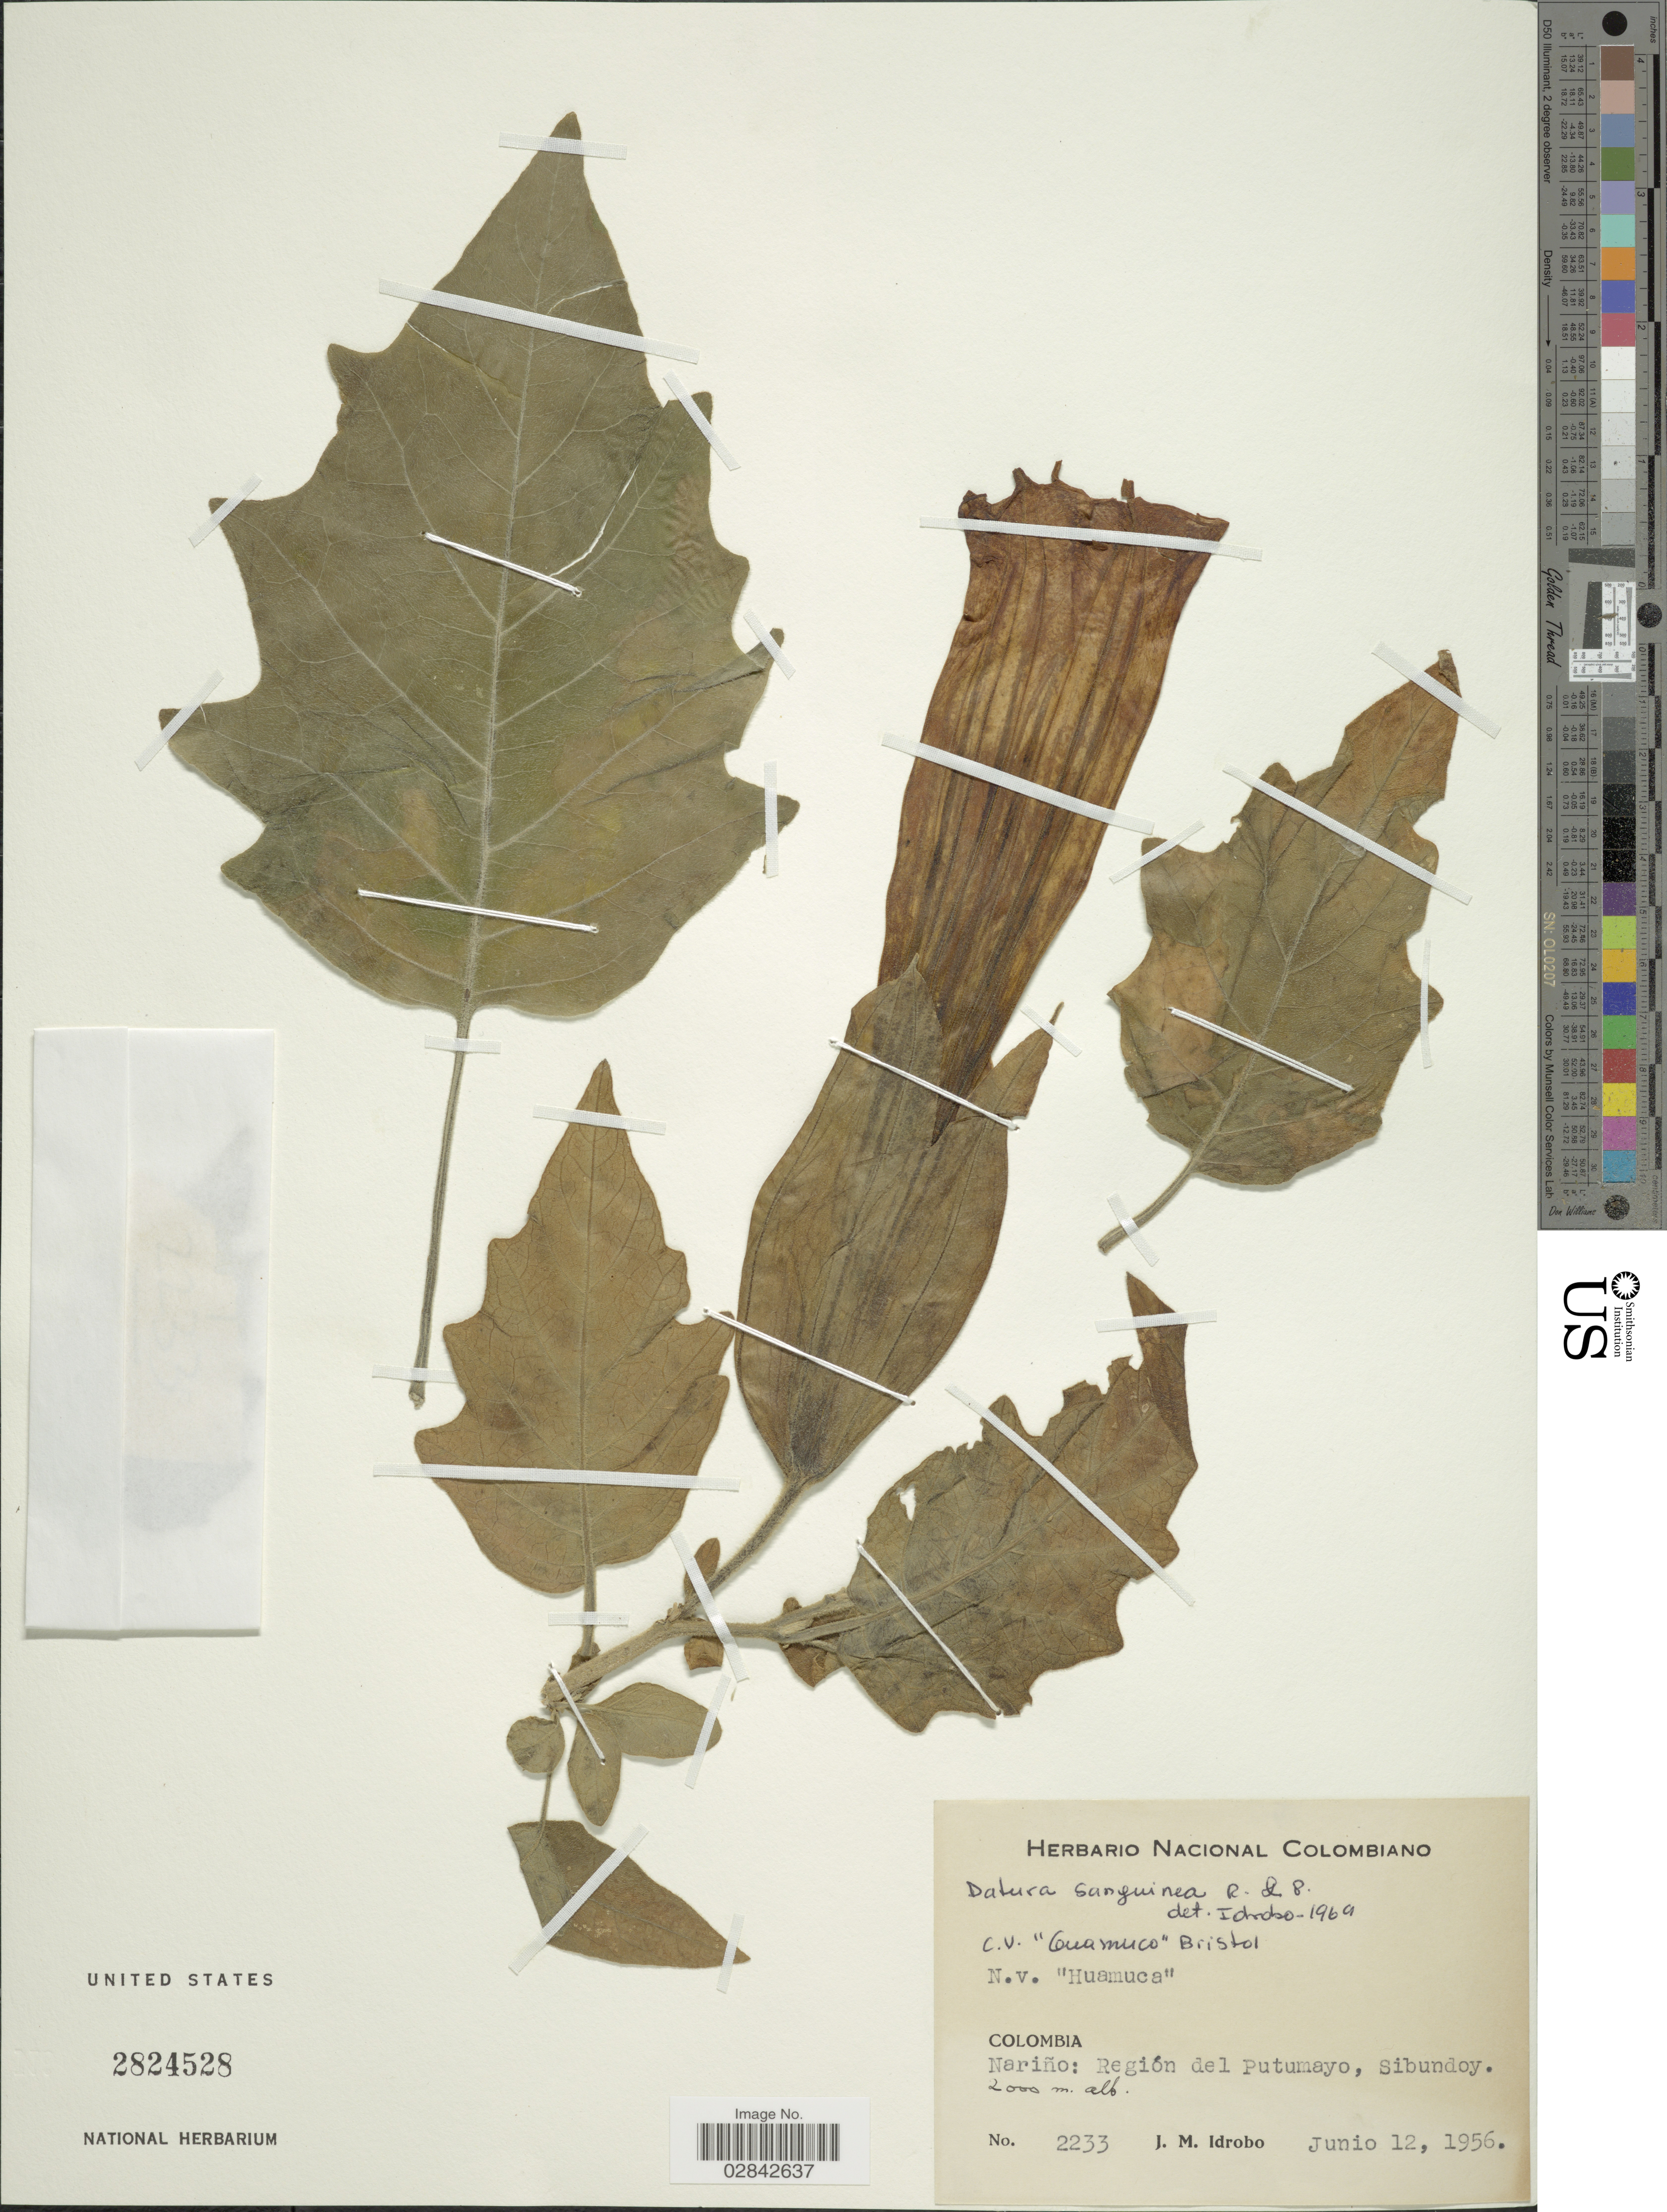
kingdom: Plantae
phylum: Tracheophyta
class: Magnoliopsida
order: Solanales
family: Solanaceae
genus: Brugmansia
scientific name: Brugmansia sanguinea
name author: (Ruiz & Pav.) D. Don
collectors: J. M. Idrobo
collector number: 2233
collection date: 1956-06-12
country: Colombia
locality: Nariño: Región del Putumayo, Sibundoy.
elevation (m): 2000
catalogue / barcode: US 2824528